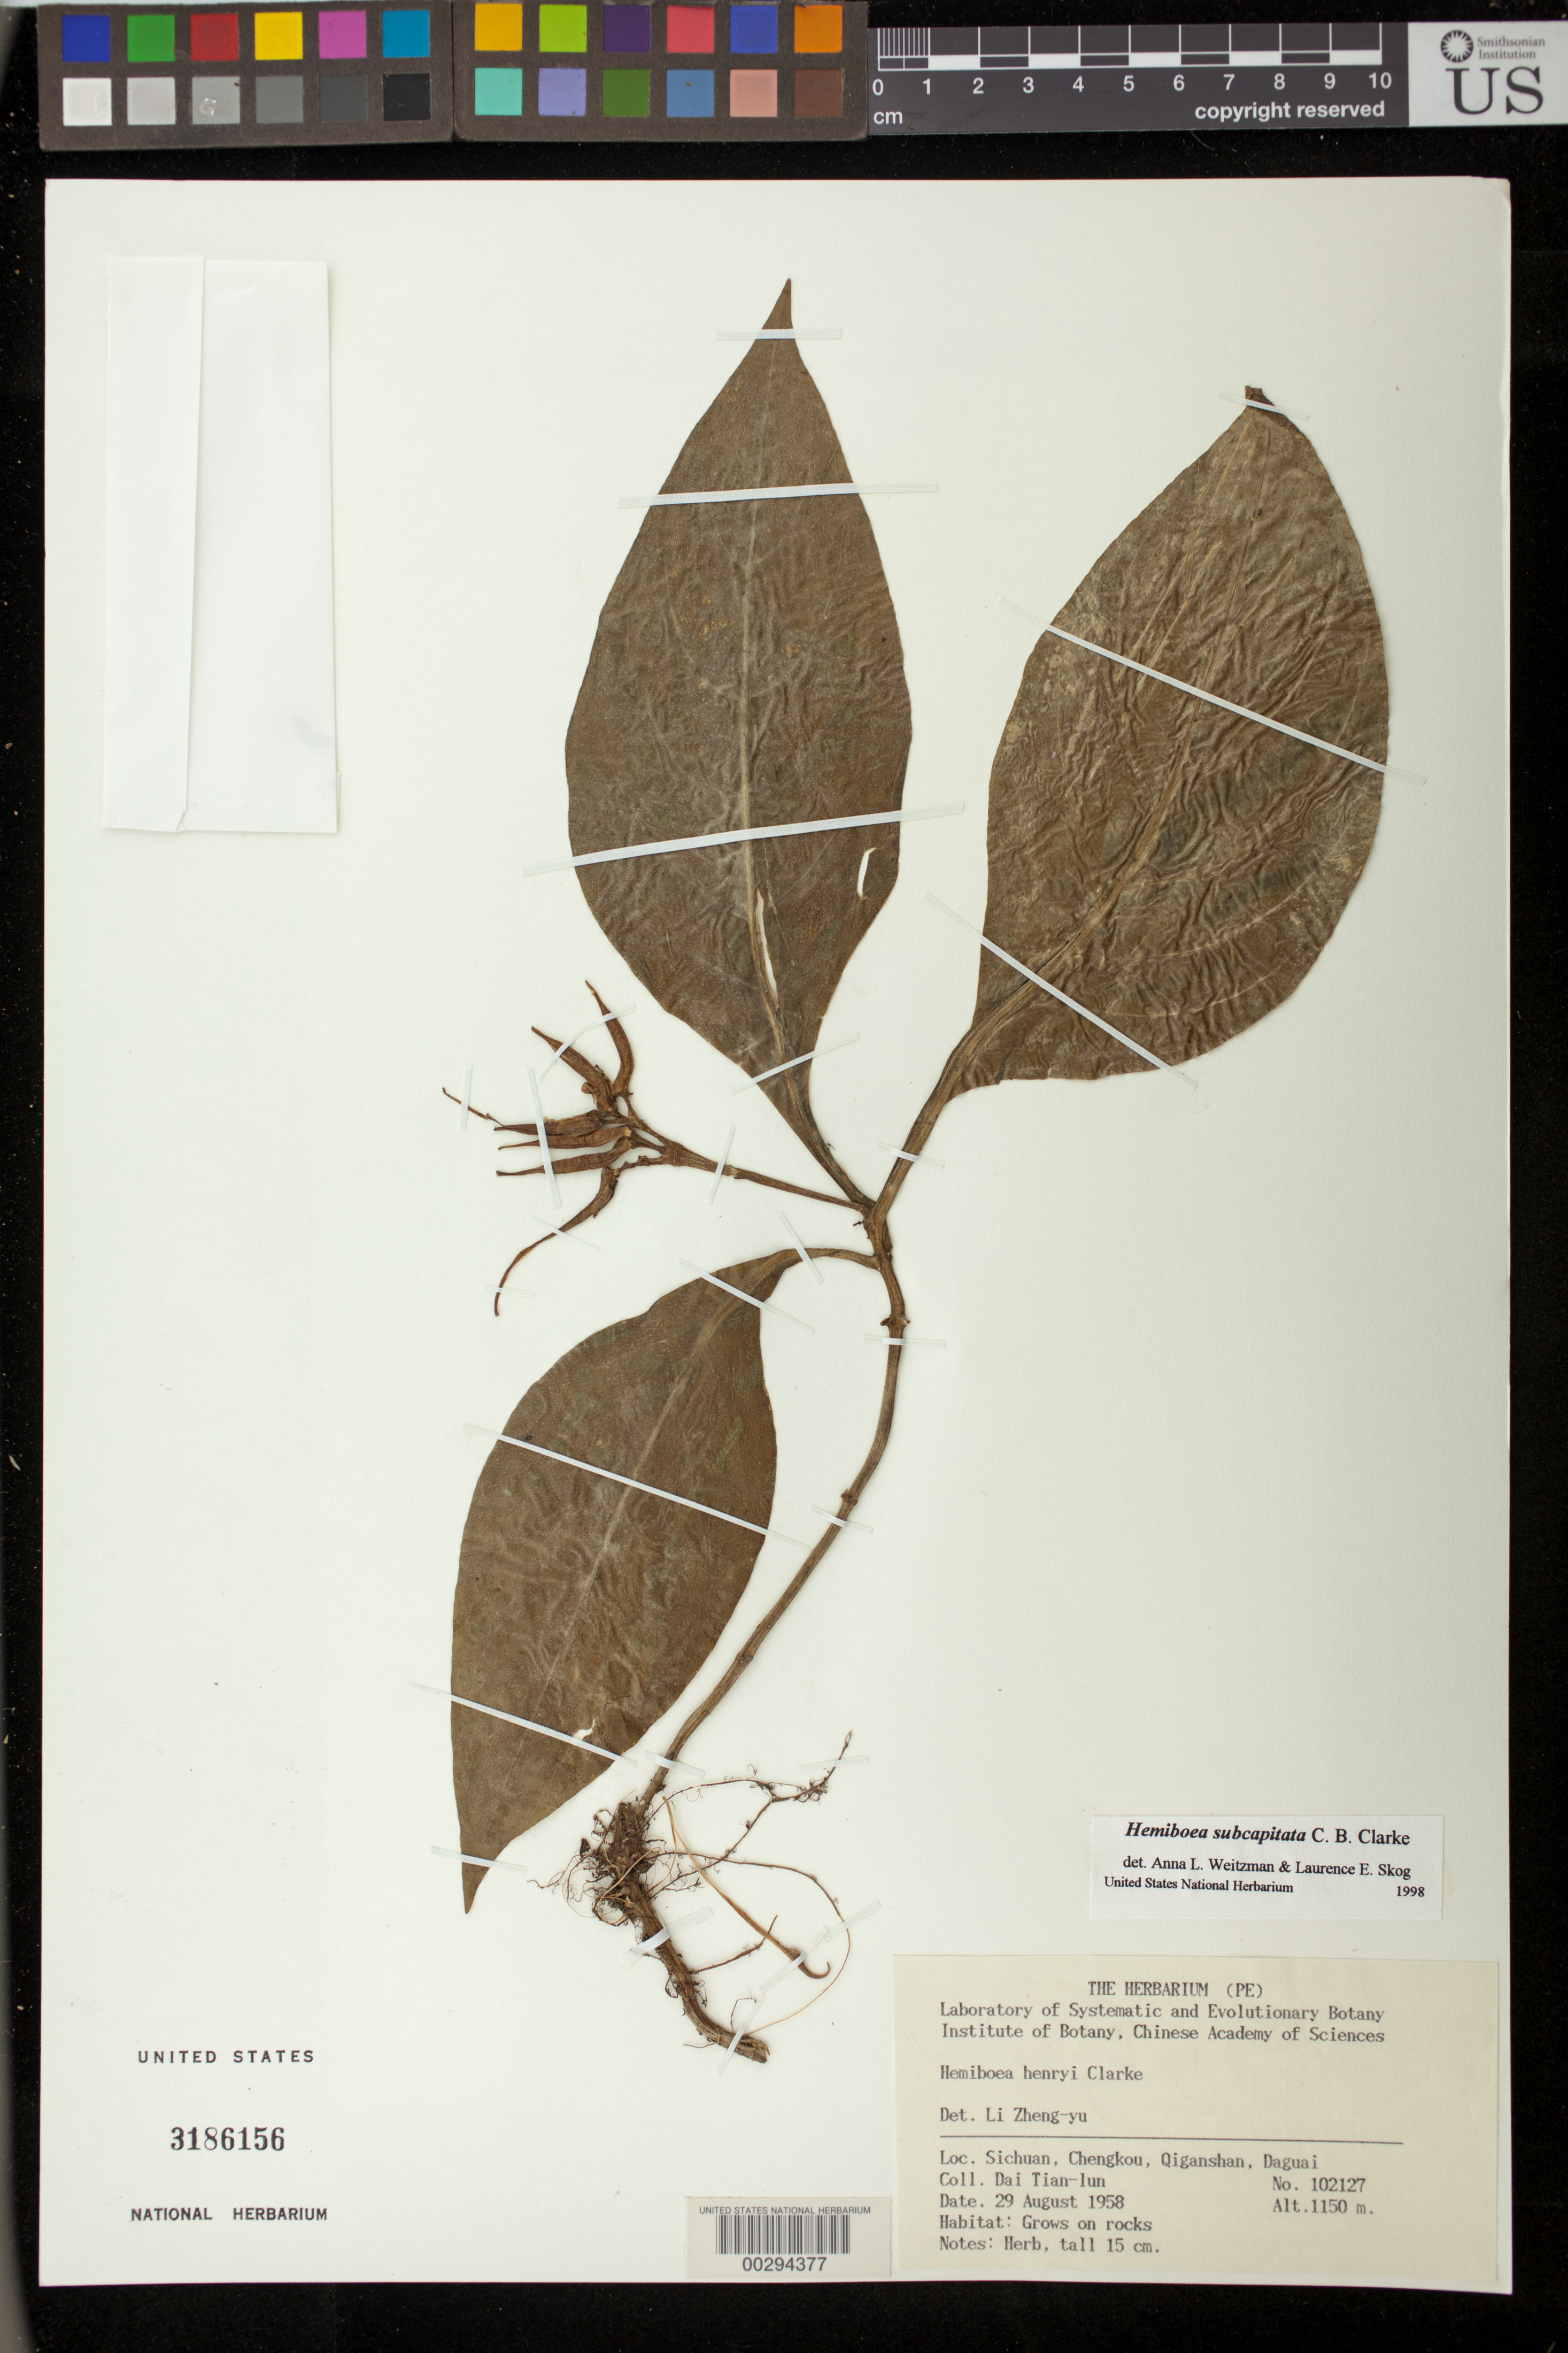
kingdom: Plantae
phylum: Tracheophyta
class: Magnoliopsida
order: Lamiales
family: Gesneriaceae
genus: Hemiboea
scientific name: Hemiboea subcapitata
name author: C.B. Clarke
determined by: Zhen-yu, L.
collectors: D. Tian-lun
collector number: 102127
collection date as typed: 29 Aug 1958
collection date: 1958-08-29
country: China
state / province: Sichuan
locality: Sichuan, chengkou, qiganshan, daguai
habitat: Grows on rocks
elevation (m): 1150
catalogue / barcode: US 3186156